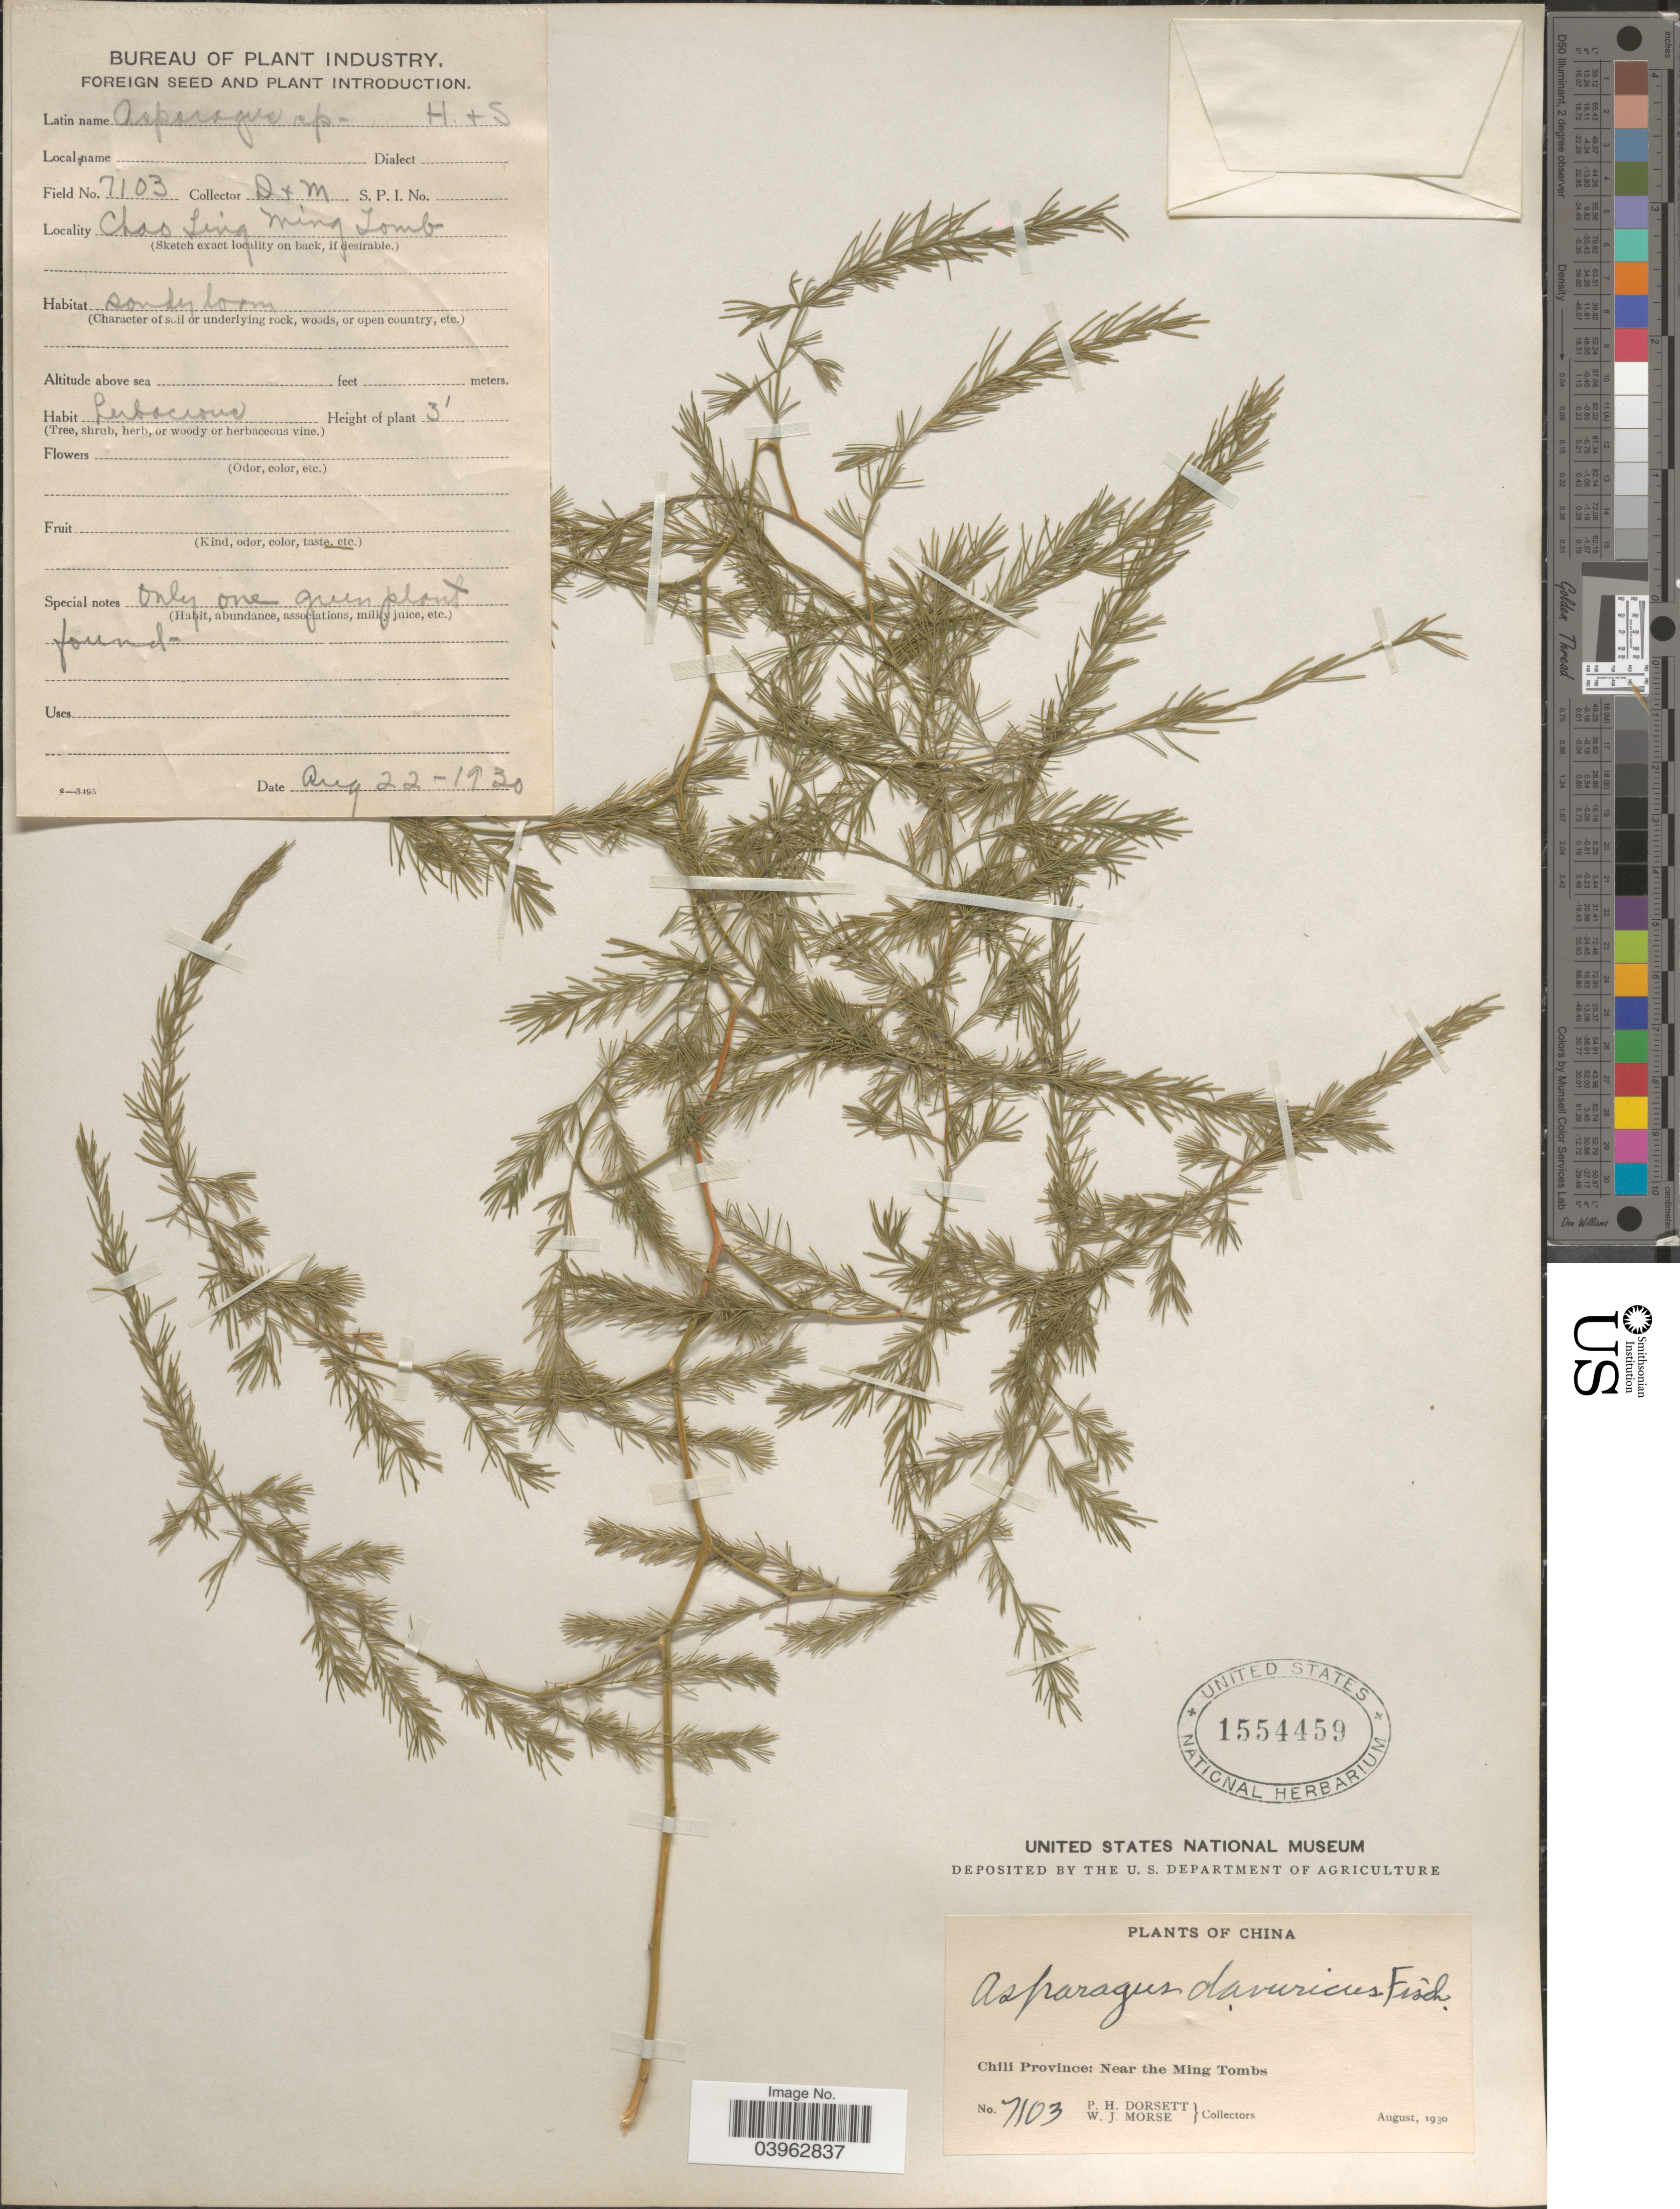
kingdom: Plantae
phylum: Tracheophyta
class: Liliopsida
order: Asparagales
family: Asparagaceae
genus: Asparagus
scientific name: Asparagus davuricus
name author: Fisch. ex Link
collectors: P. H. Dorsett & W. J. Morse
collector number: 7103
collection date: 1930-08-22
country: China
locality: Chili Province: Near the Ming Tombs. Chao Ling Ming Tomb.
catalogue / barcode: US 1554459